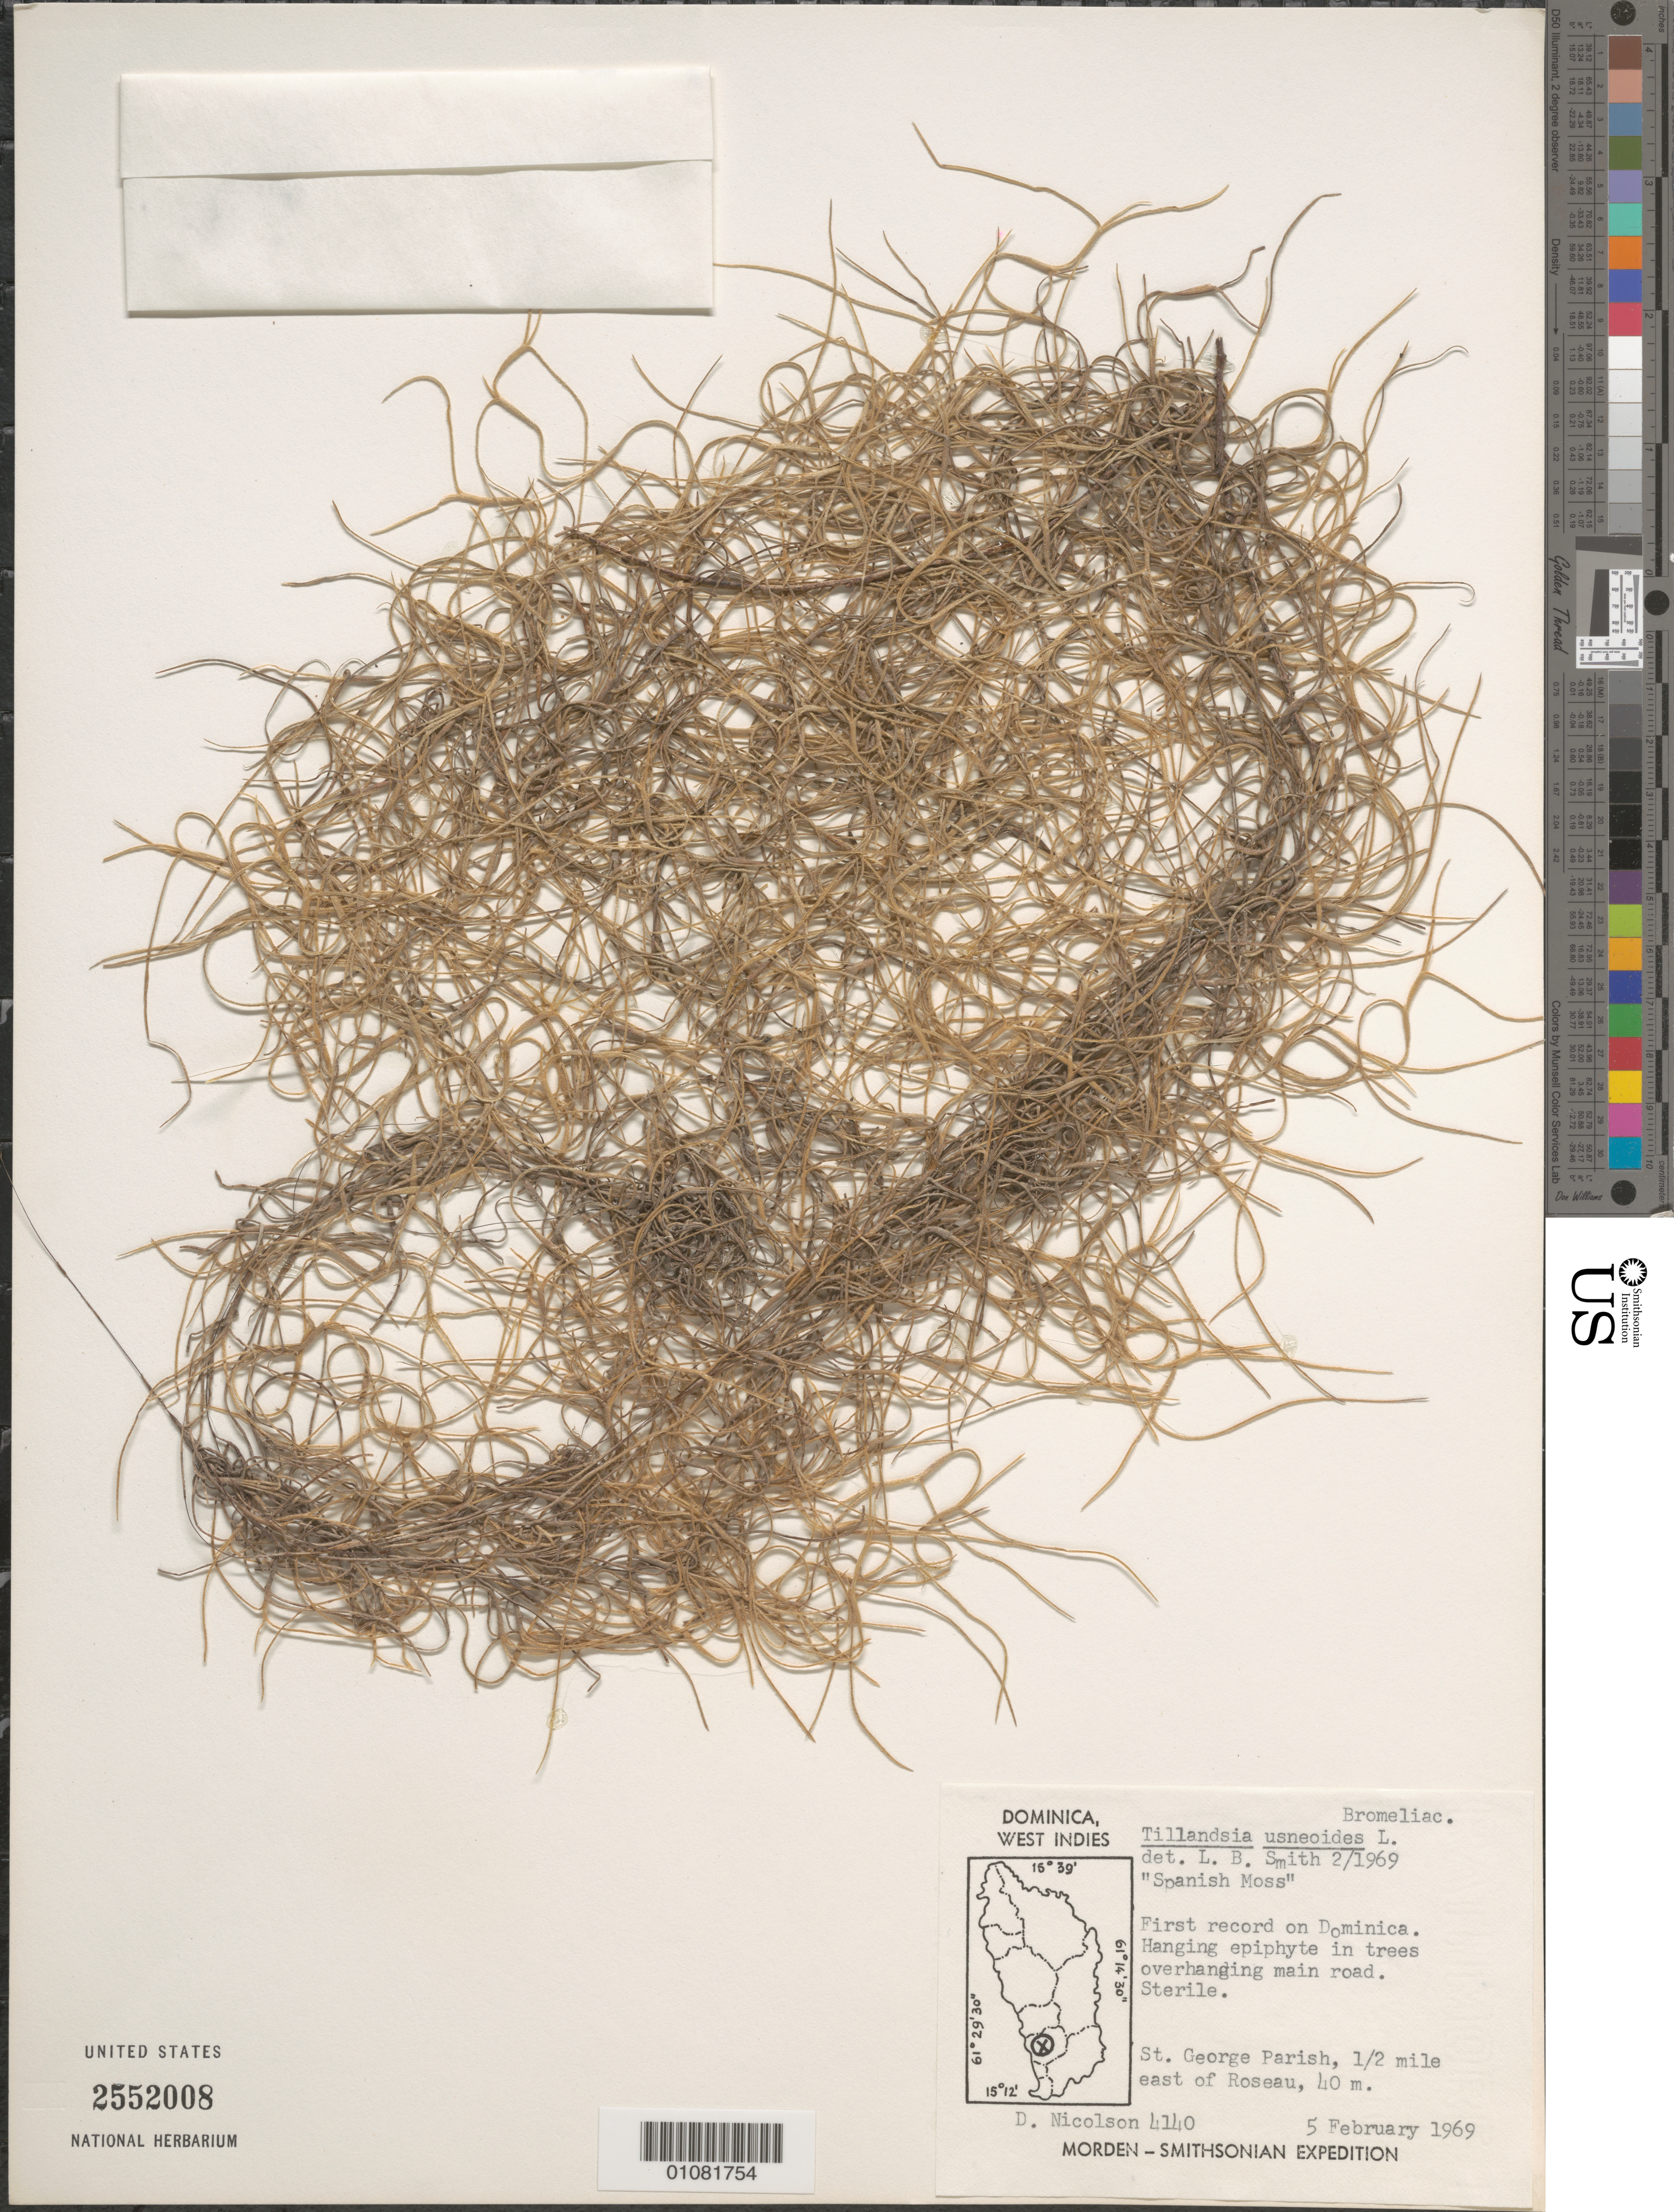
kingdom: Plantae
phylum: Tracheophyta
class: Liliopsida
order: Poales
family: Bromeliaceae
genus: Tillandsia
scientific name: Tillandsia usneoides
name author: (L.) L.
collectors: D. H. Nicolson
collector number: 4140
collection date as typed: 05 Feb 1969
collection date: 1969-02-05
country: Dominica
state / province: St. George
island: Dominica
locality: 1/2 mile E of Roseau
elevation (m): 40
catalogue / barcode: US 2552008